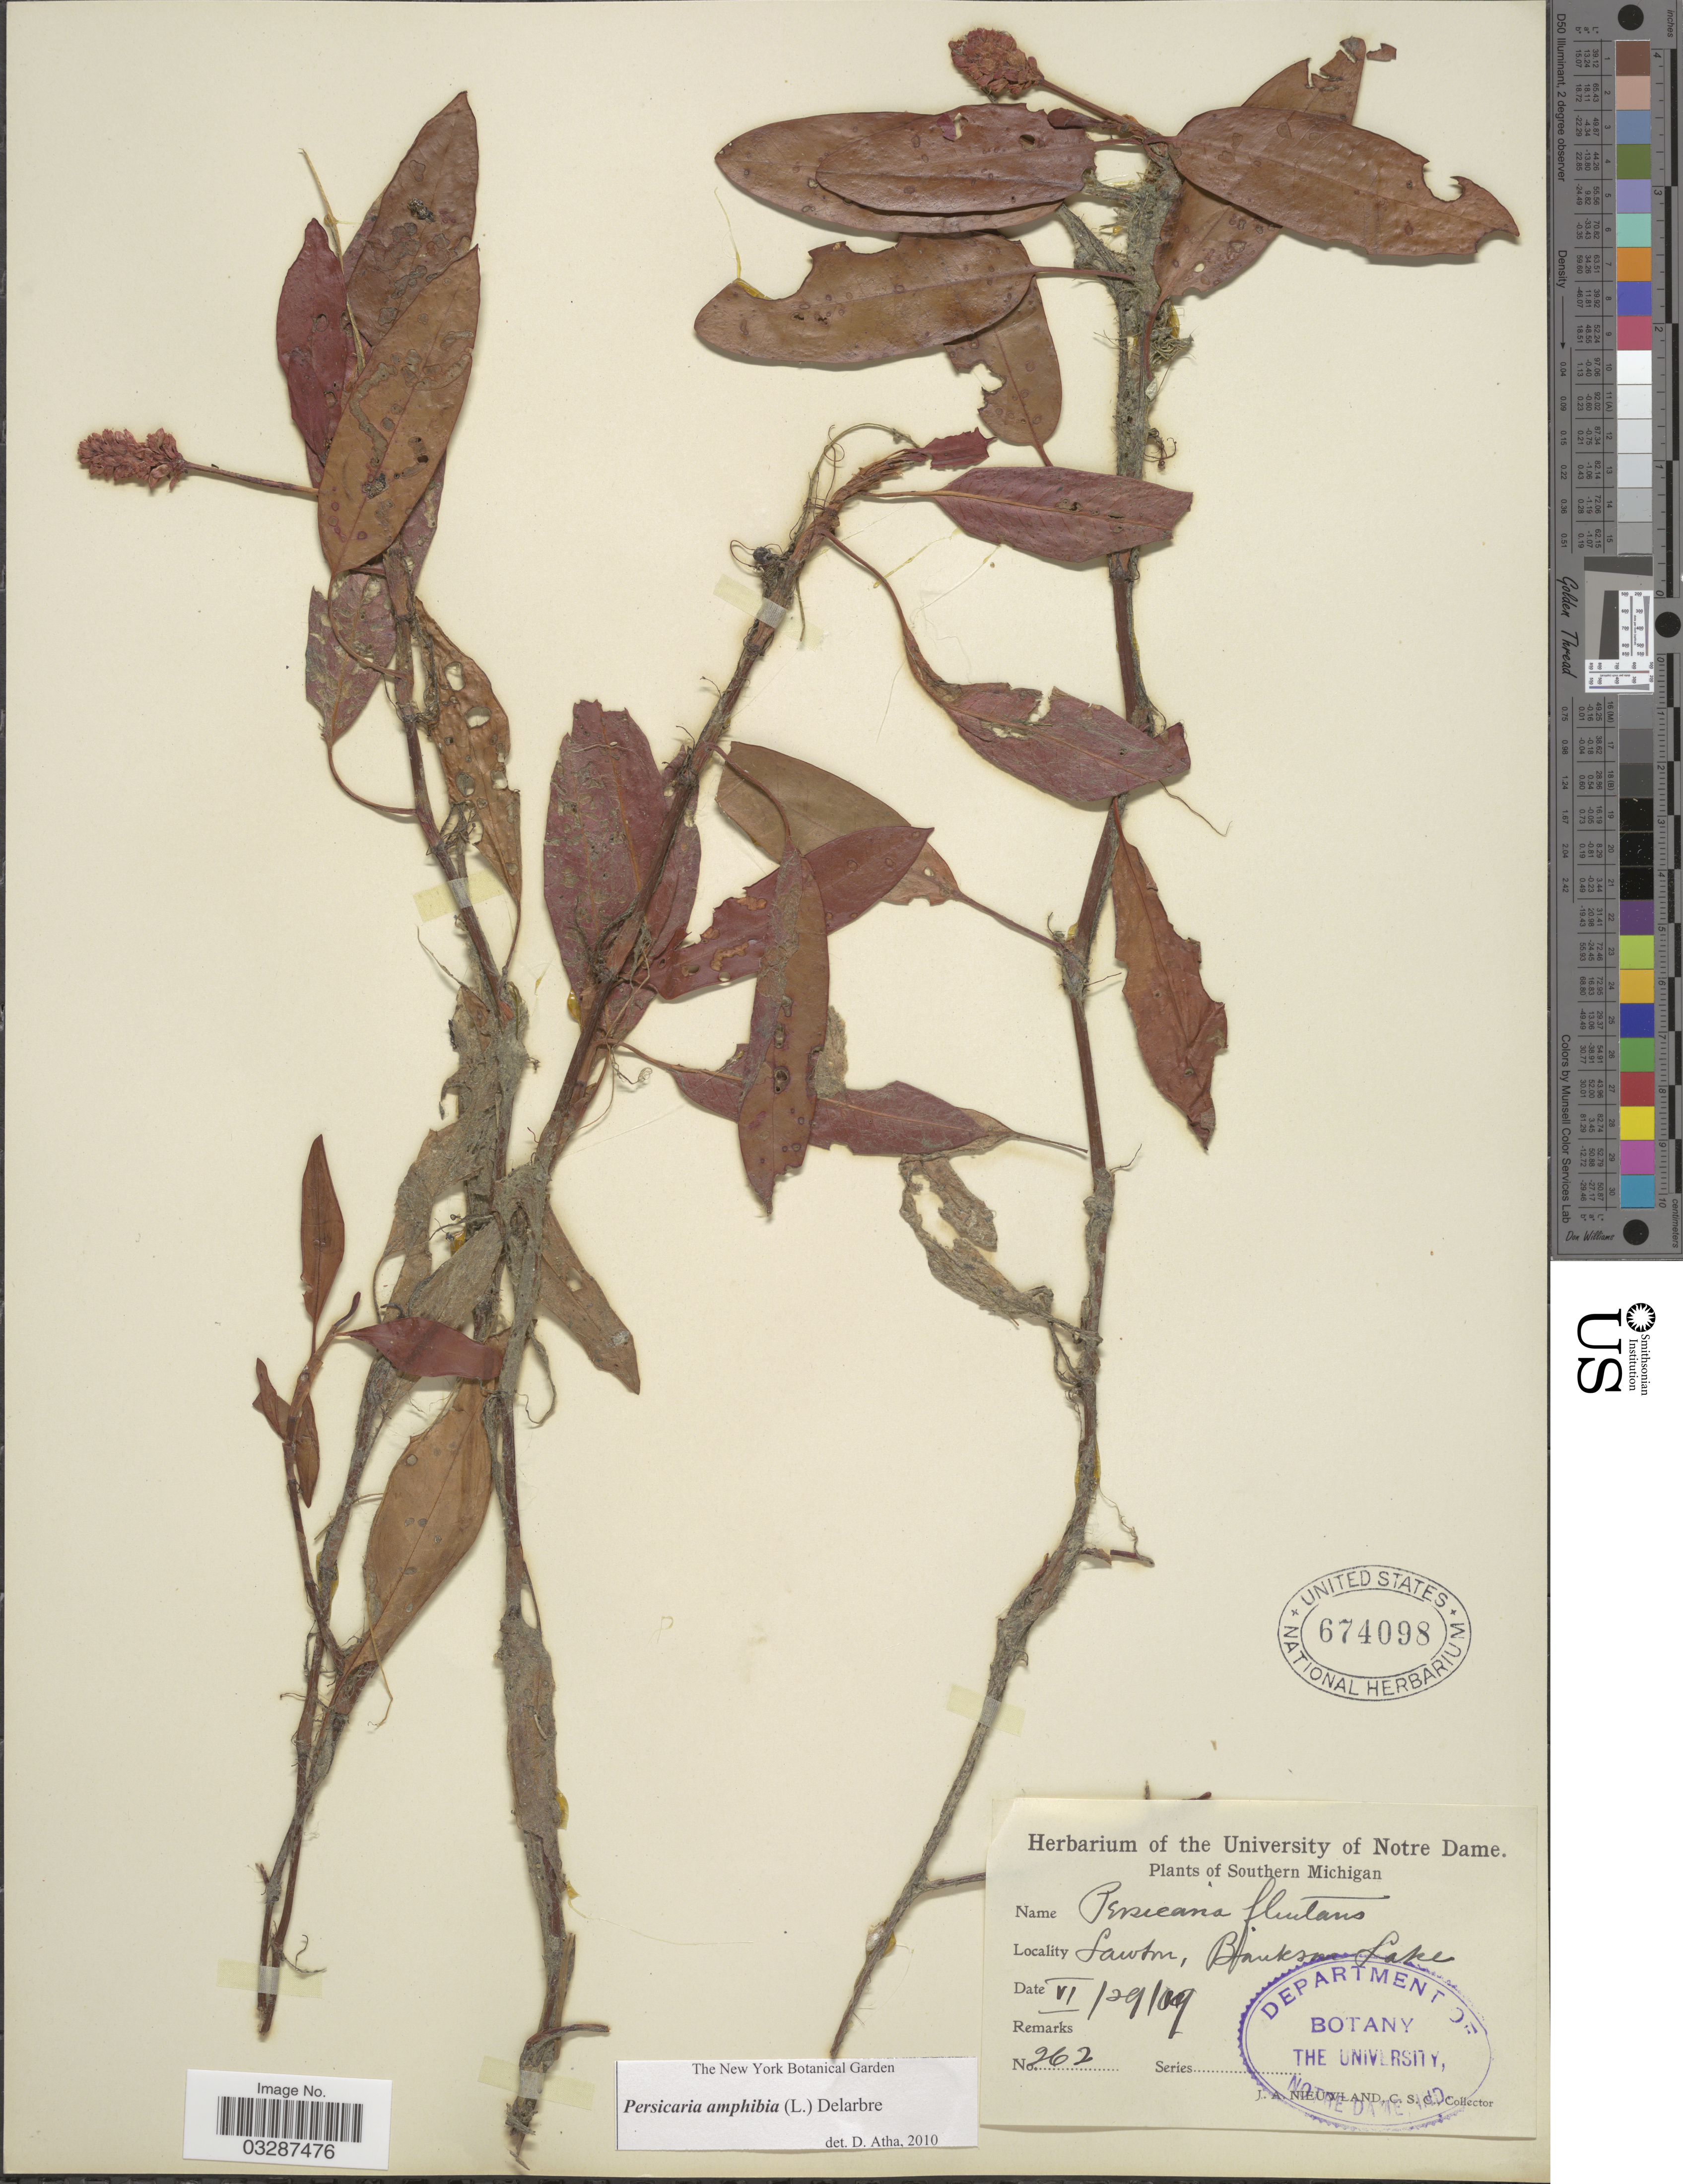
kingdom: Plantae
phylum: Tracheophyta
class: Magnoliopsida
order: Caryophyllales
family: Polygonaceae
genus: Persicaria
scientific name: Persicaria amphibia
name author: (L.) Delarbre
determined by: Atha, D. E.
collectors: J. A. Nieuwland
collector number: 262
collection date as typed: Transcribed d/m/y: 29/6/9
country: United States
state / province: Michigan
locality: Southern Michigan. Lawton, Bankson Lake.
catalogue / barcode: US 674098